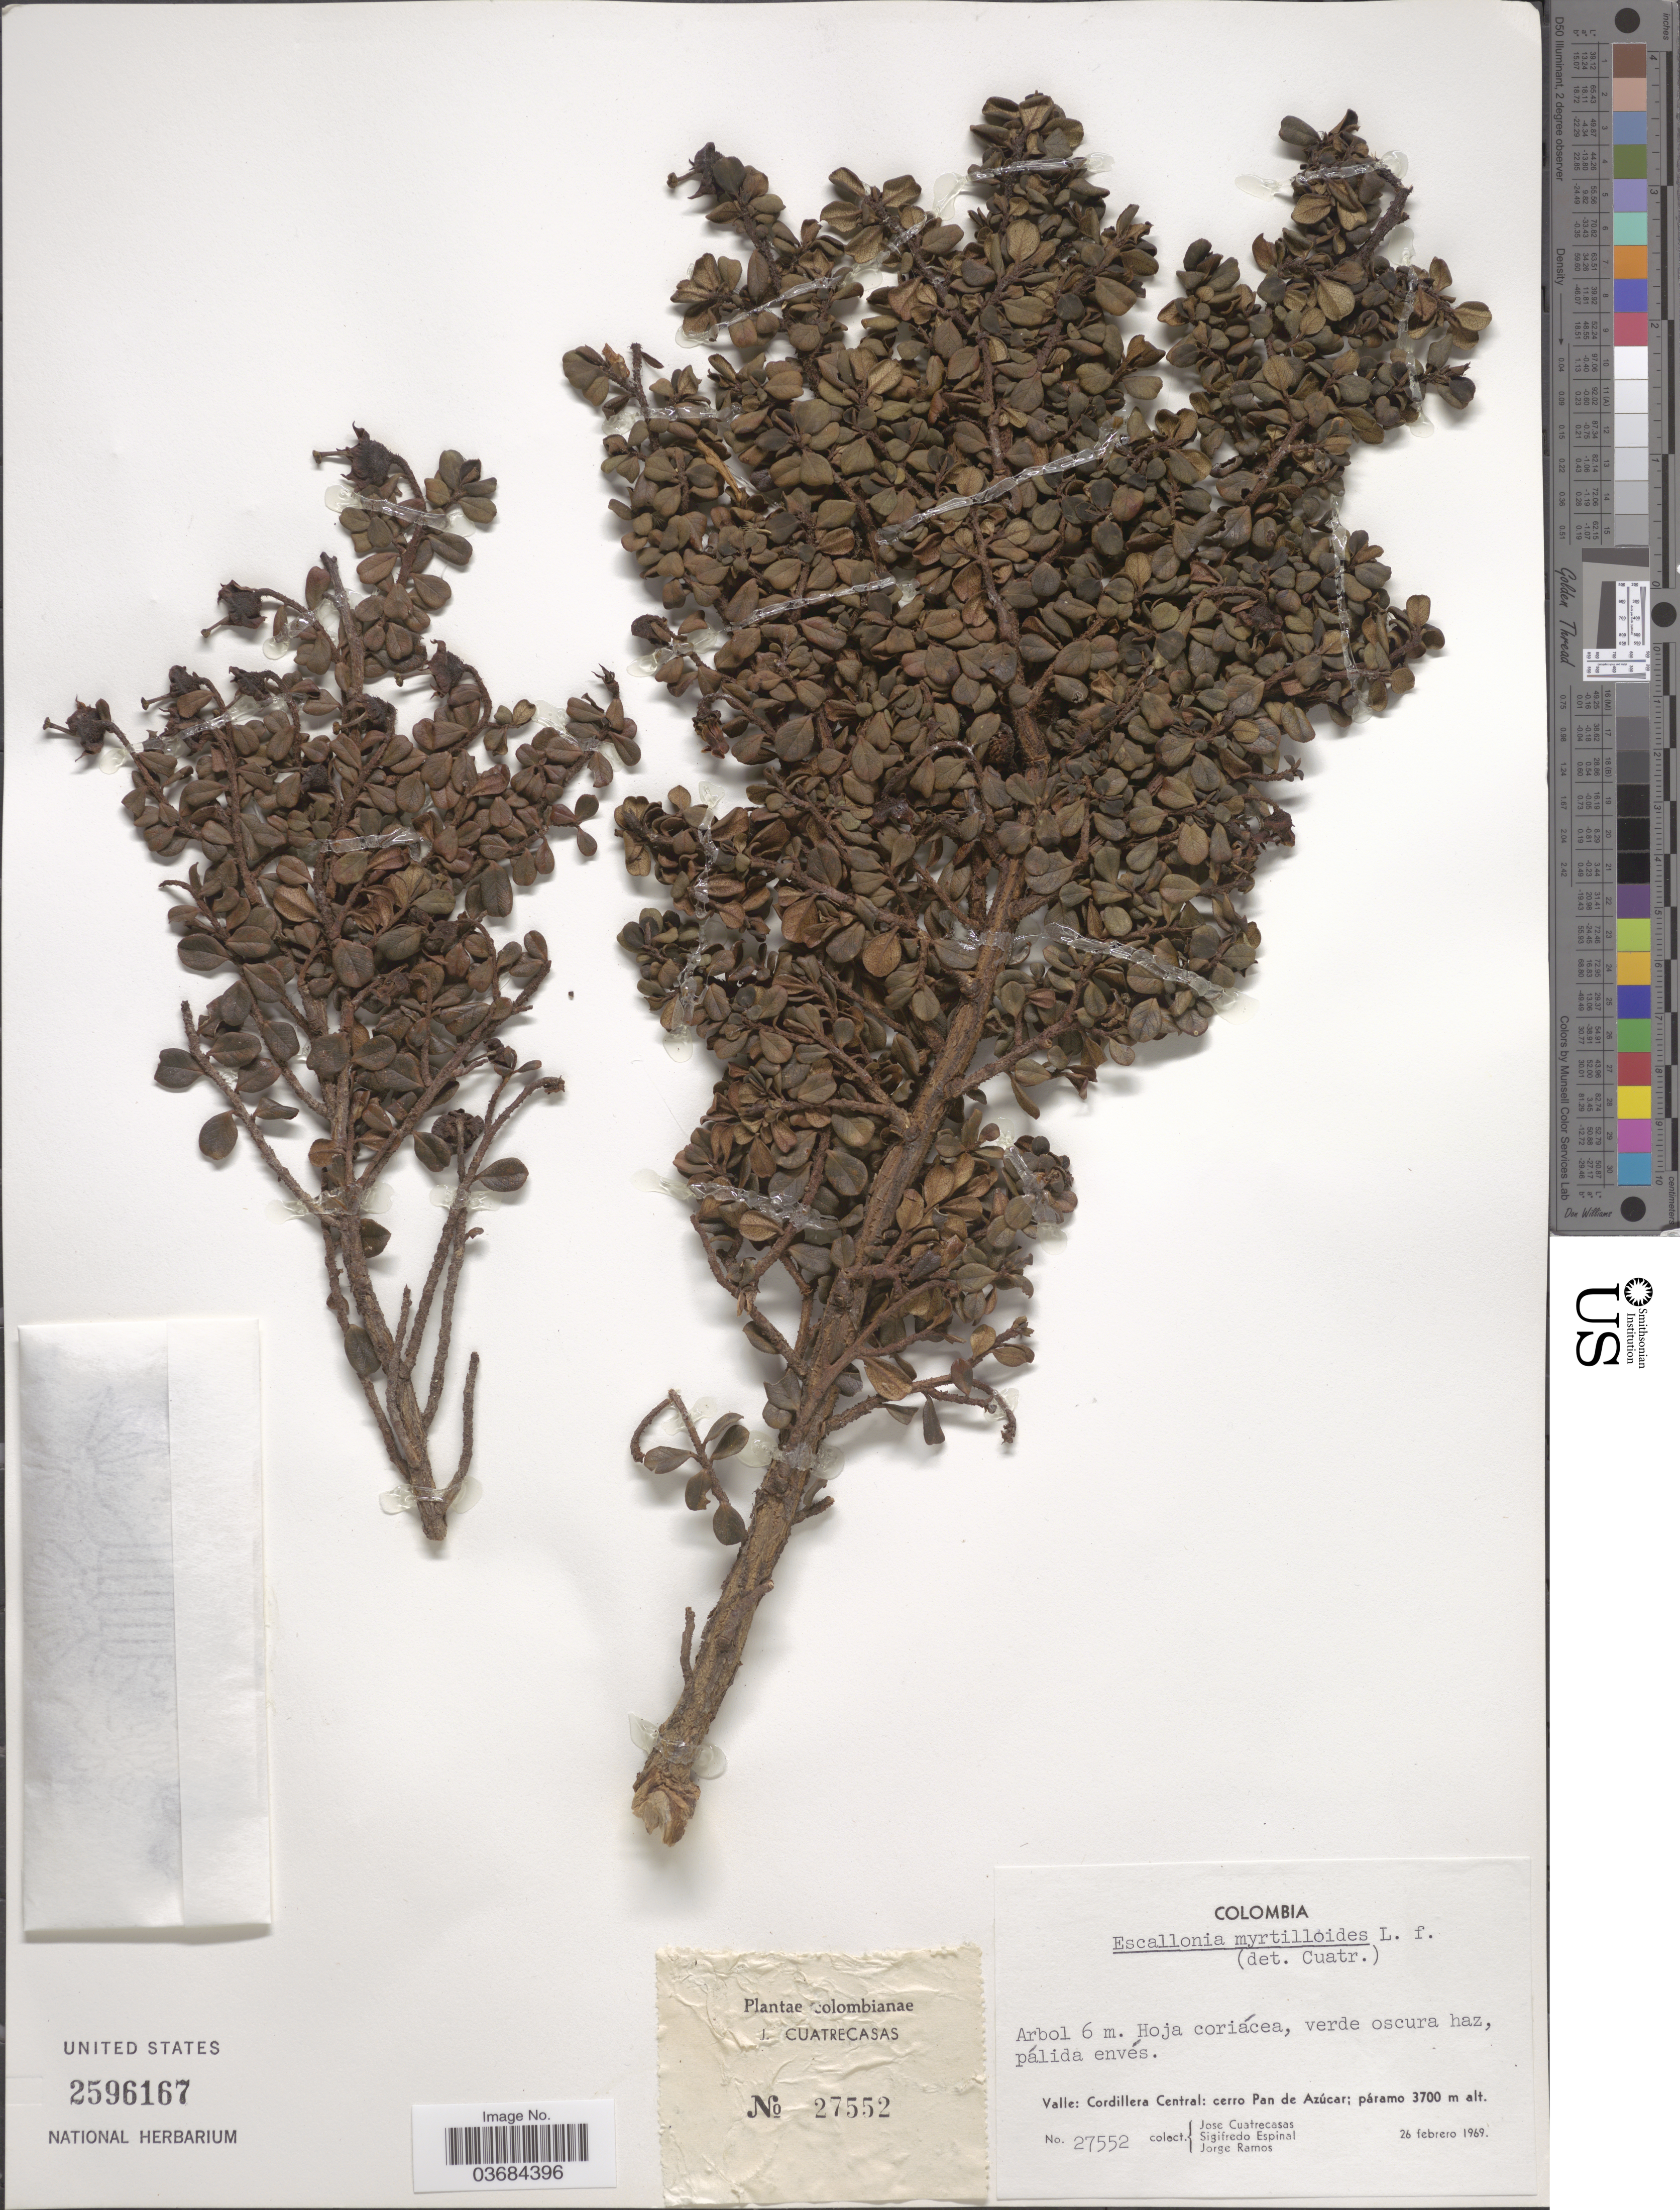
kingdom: Plantae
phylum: Tracheophyta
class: Magnoliopsida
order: Escalloniales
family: Escalloniaceae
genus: Escallonia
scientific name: Escallonia myrtilloides var. myrtilloides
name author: L. f.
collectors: J. Cuatrecasas, S. Espinal & J. Ramos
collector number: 27552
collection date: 1969-02-26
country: Colombia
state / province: Valle del Cauca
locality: Valle: Cordillera Central: cerro Pan de Azúcar.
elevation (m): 3700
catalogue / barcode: US 2596167